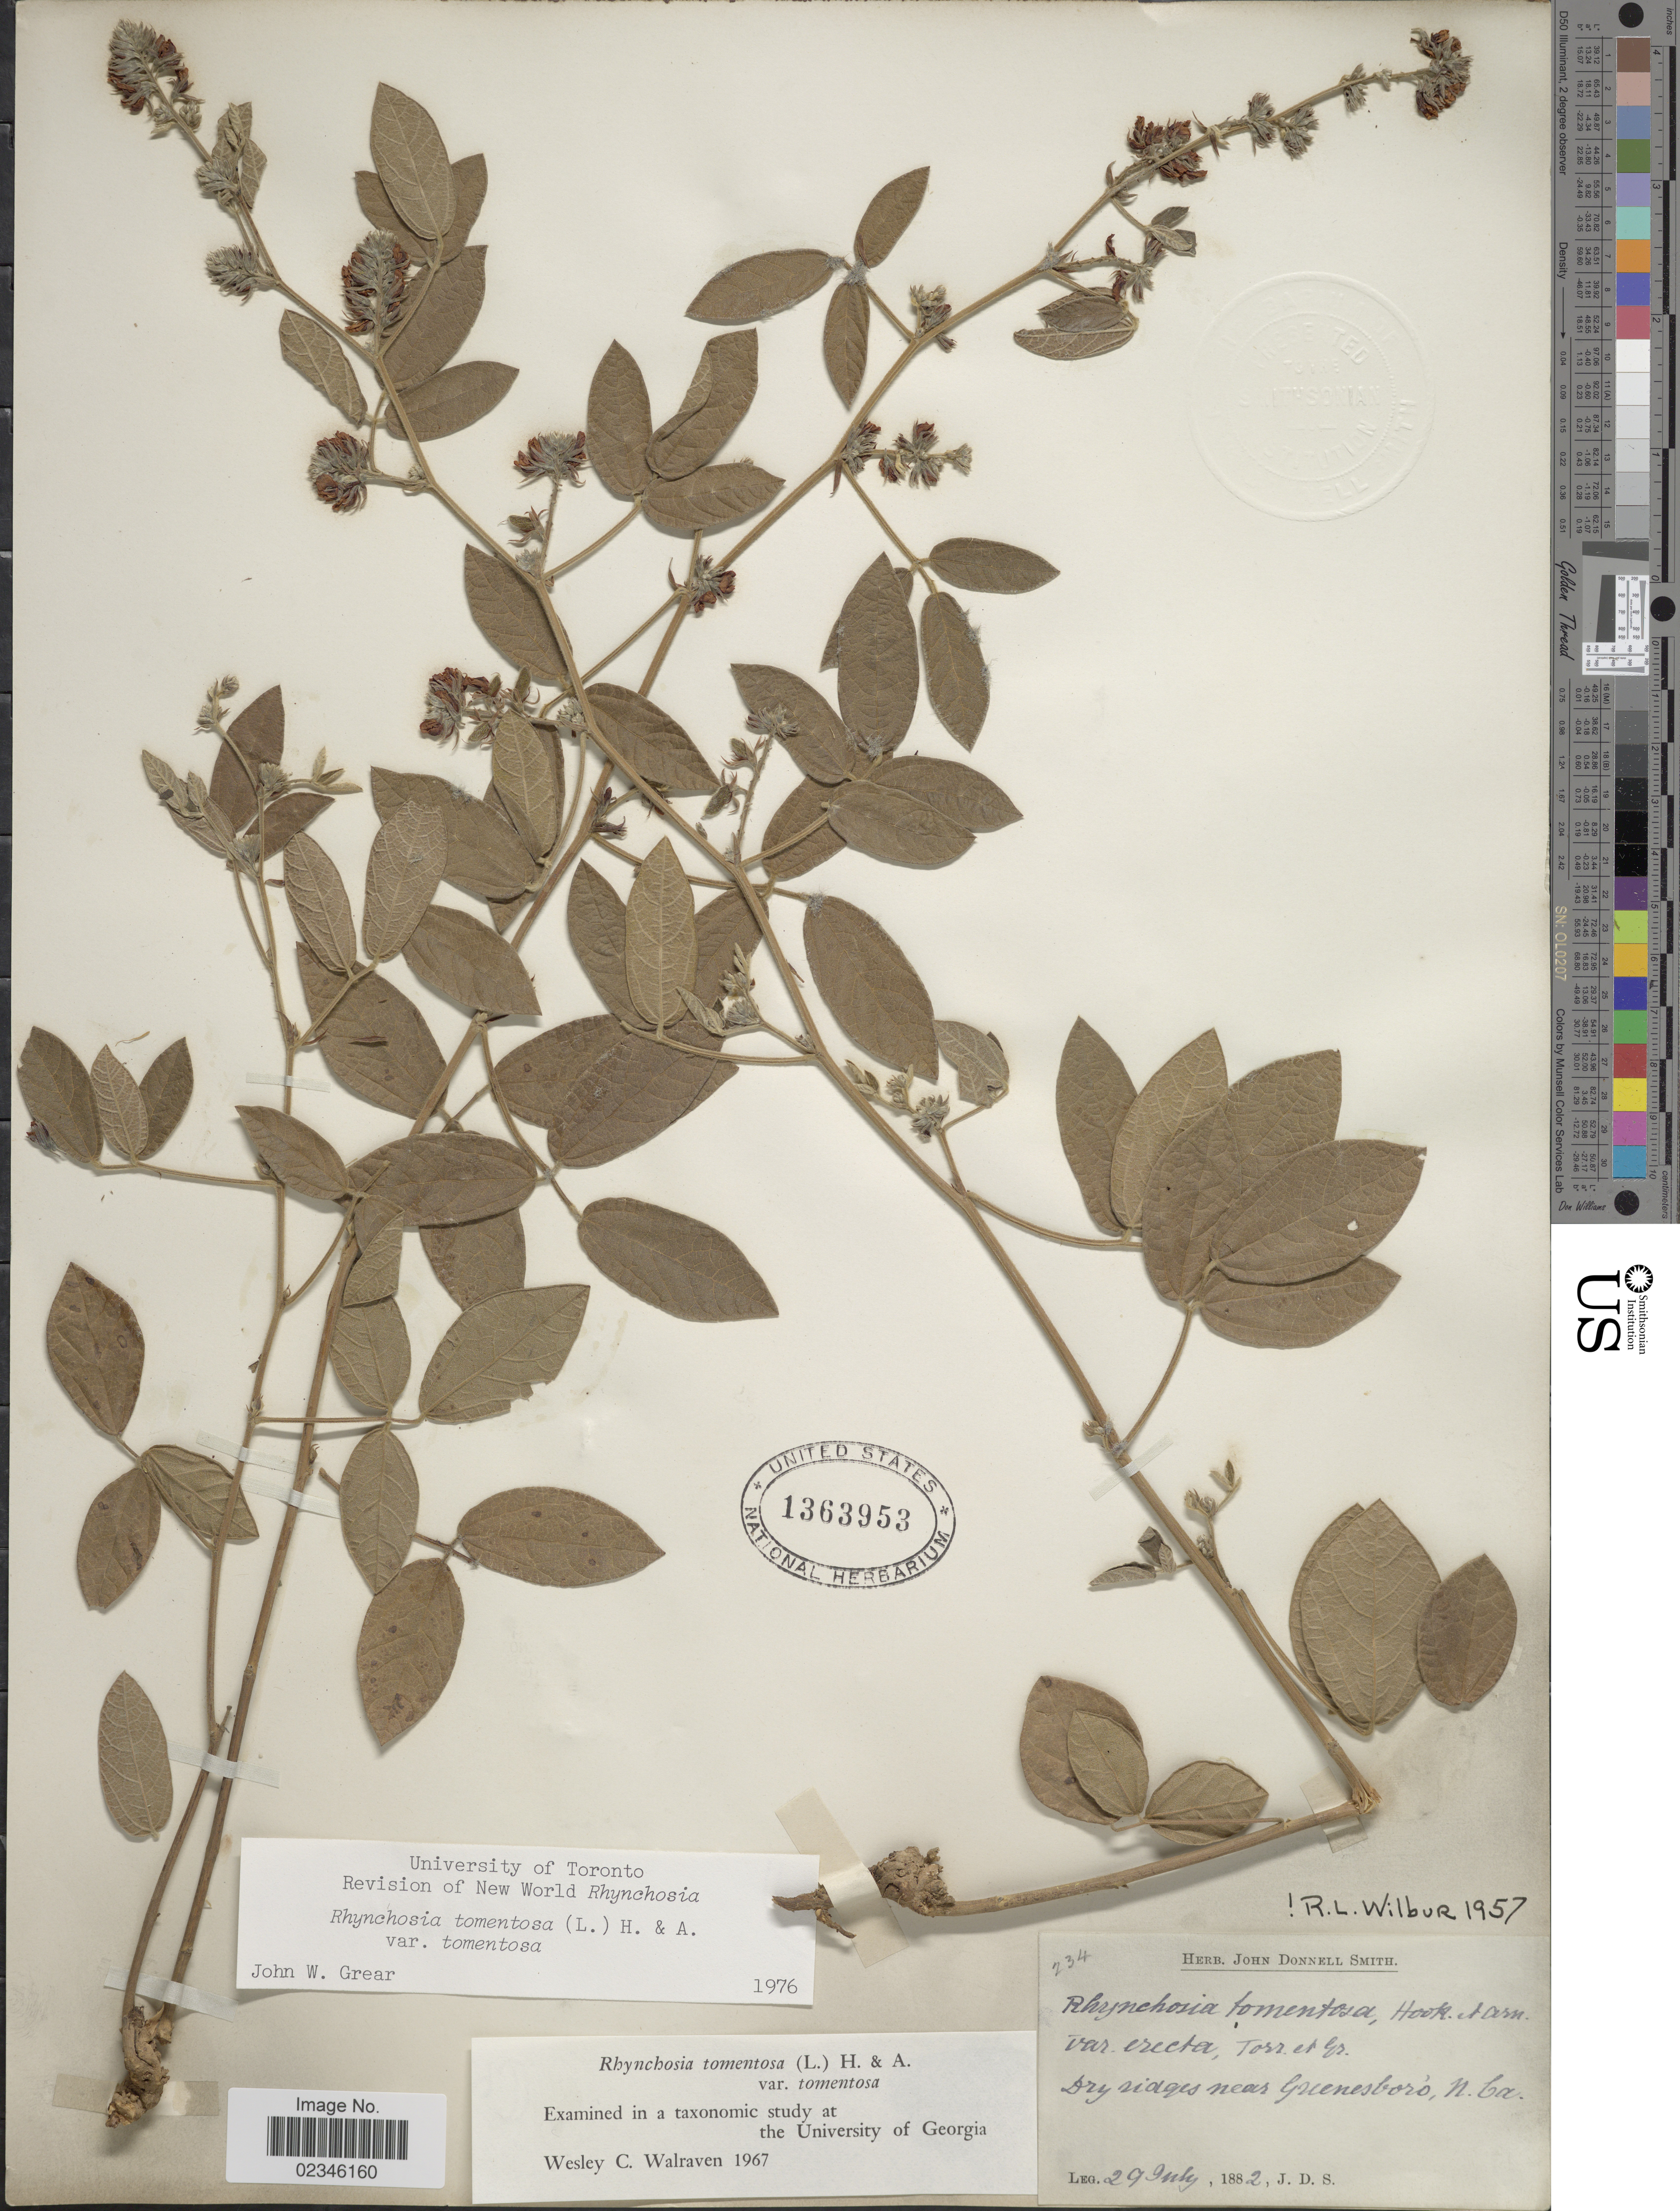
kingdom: Plantae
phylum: Tracheophyta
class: Magnoliopsida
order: Fabales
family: Fabaceae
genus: Rhynchosia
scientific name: Rhynchosia tomentosa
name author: (L.) Hook. & Arn.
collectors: J. Donnell Smith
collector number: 234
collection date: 1882-07-29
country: United States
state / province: North Carolina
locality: Dry ridges near Greenesboro, N. Ca.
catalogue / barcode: US 1363953